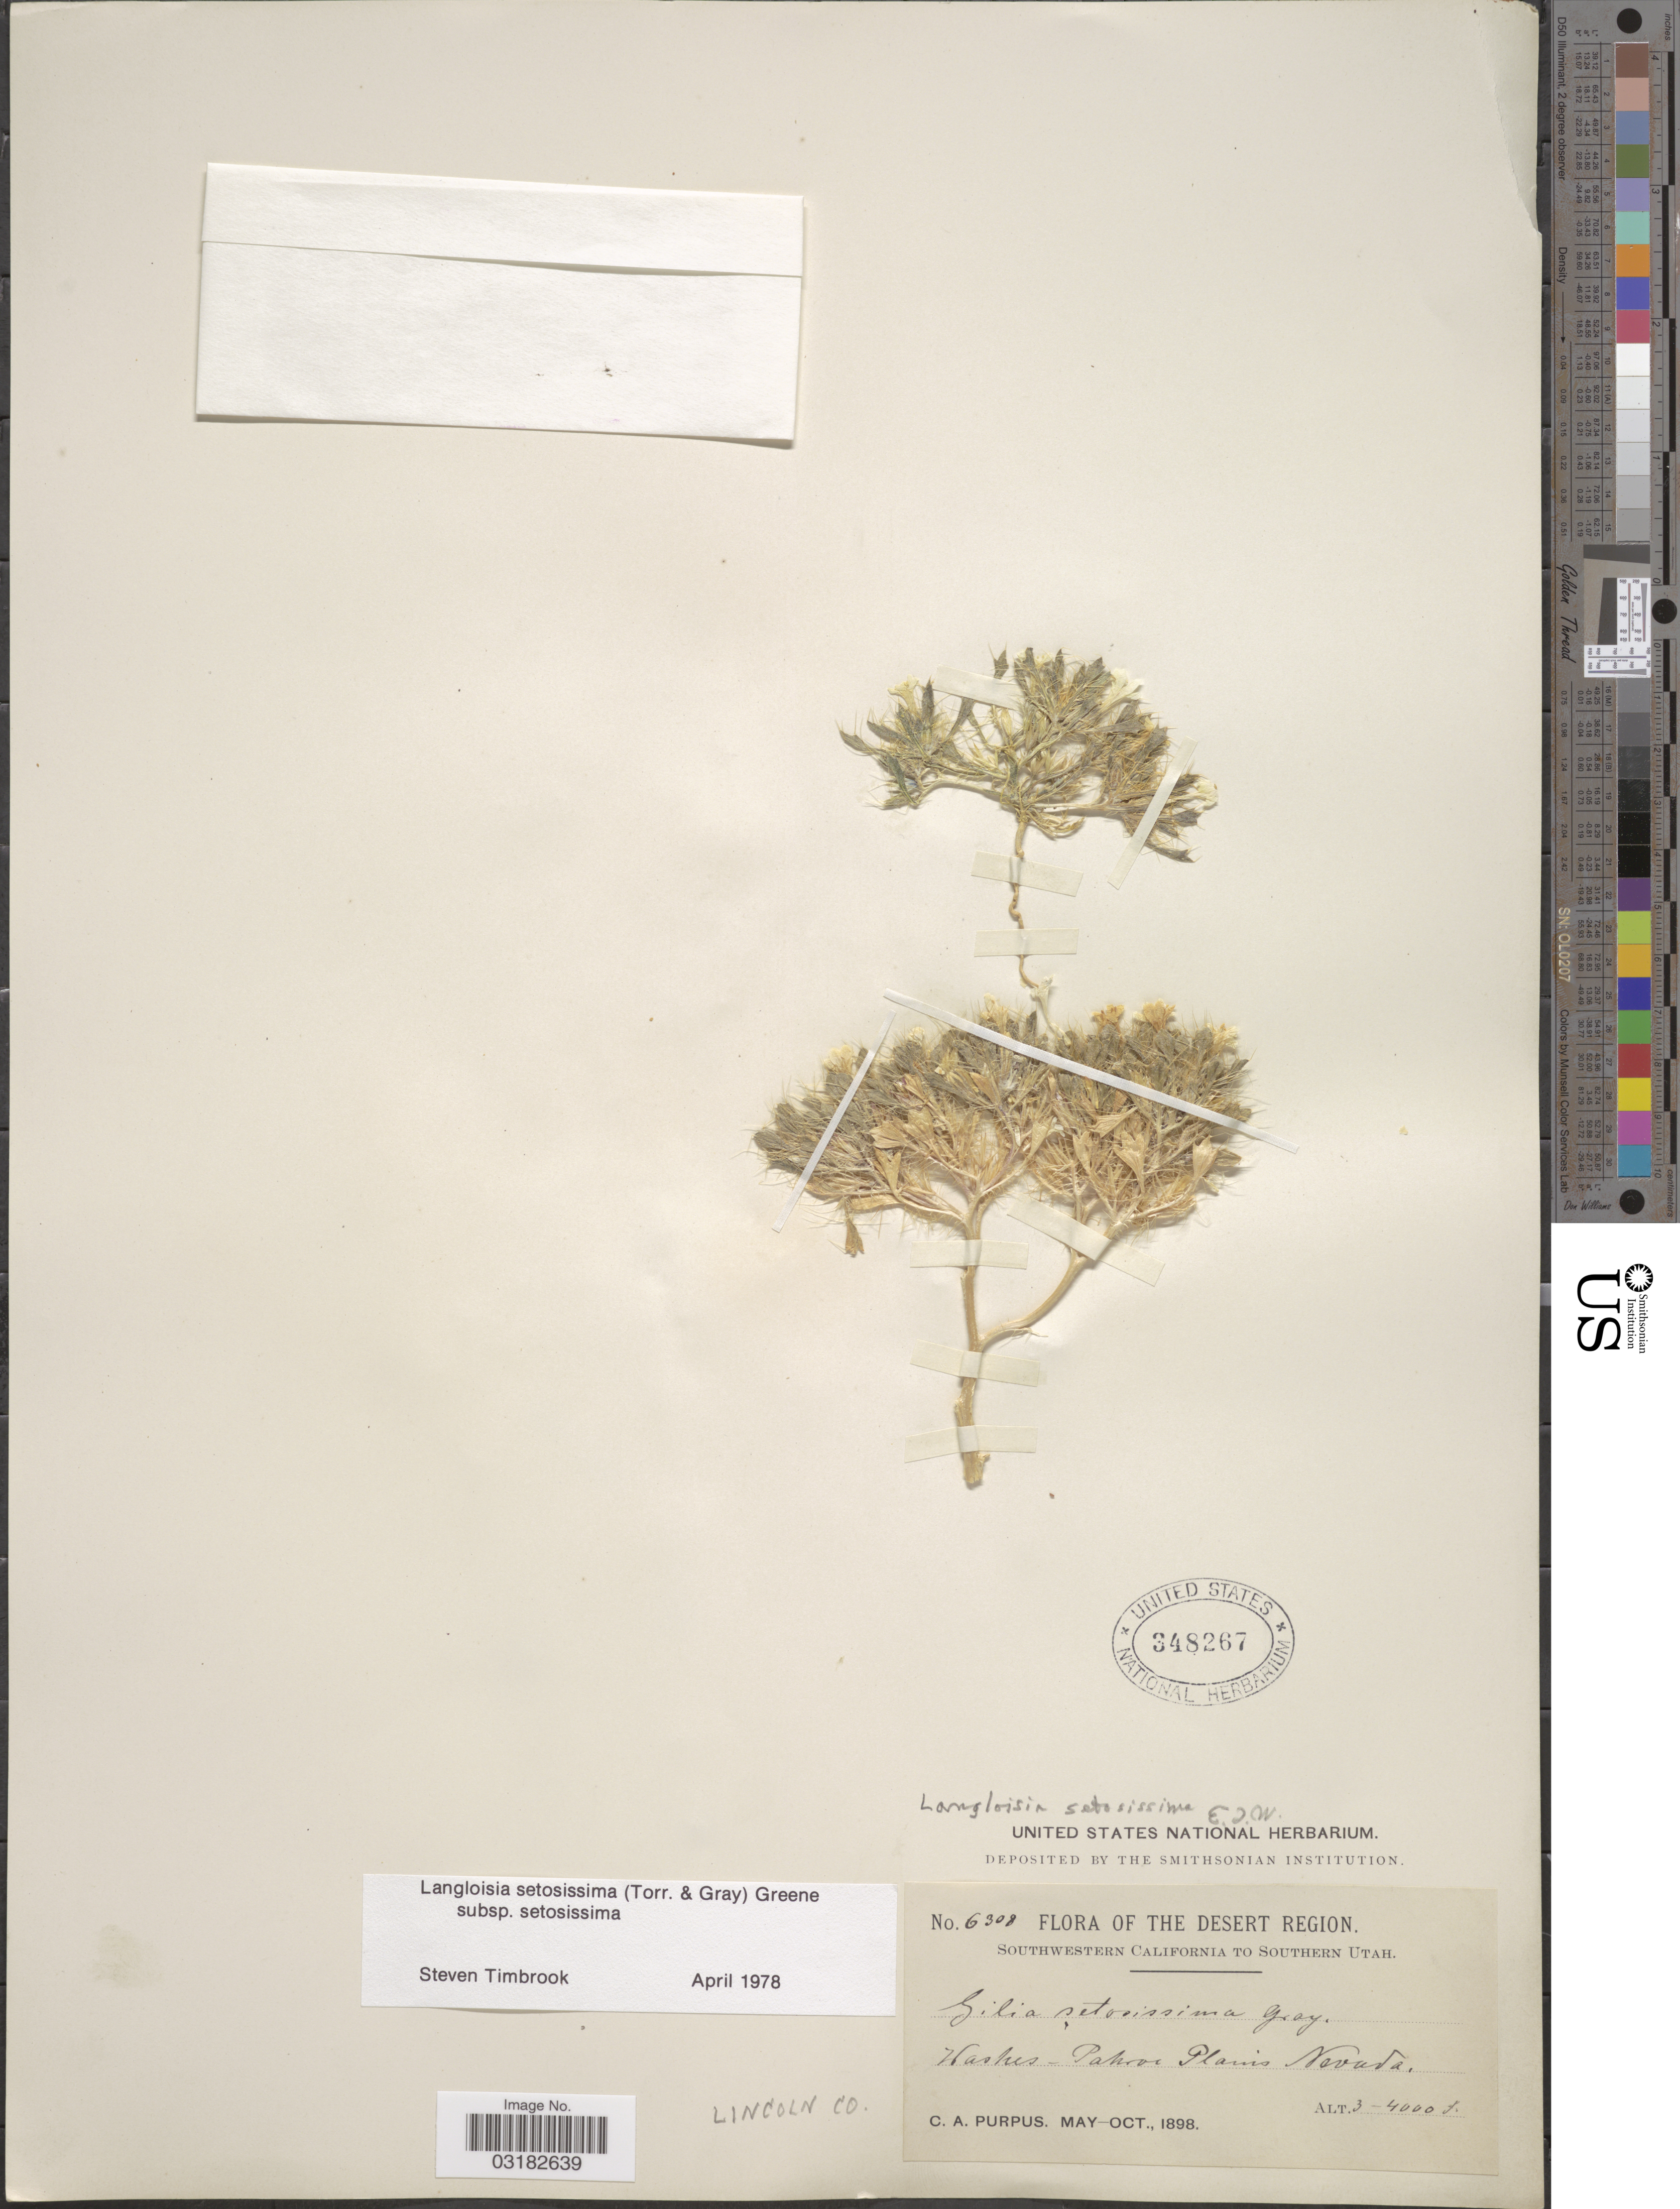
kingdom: Plantae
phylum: Tracheophyta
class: Magnoliopsida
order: Ericales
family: Polemoniaceae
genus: Langloisia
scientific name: Langloisia setosissima subsp. setosissima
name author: (Torr. & A. Gray) Greene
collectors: C. A. Purpus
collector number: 6308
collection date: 1898-05/1898-10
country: United States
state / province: Nevada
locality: The Desert region. Washes. Pahroc Plains. Nevada. Lincoln Co.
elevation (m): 914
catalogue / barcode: US 348267